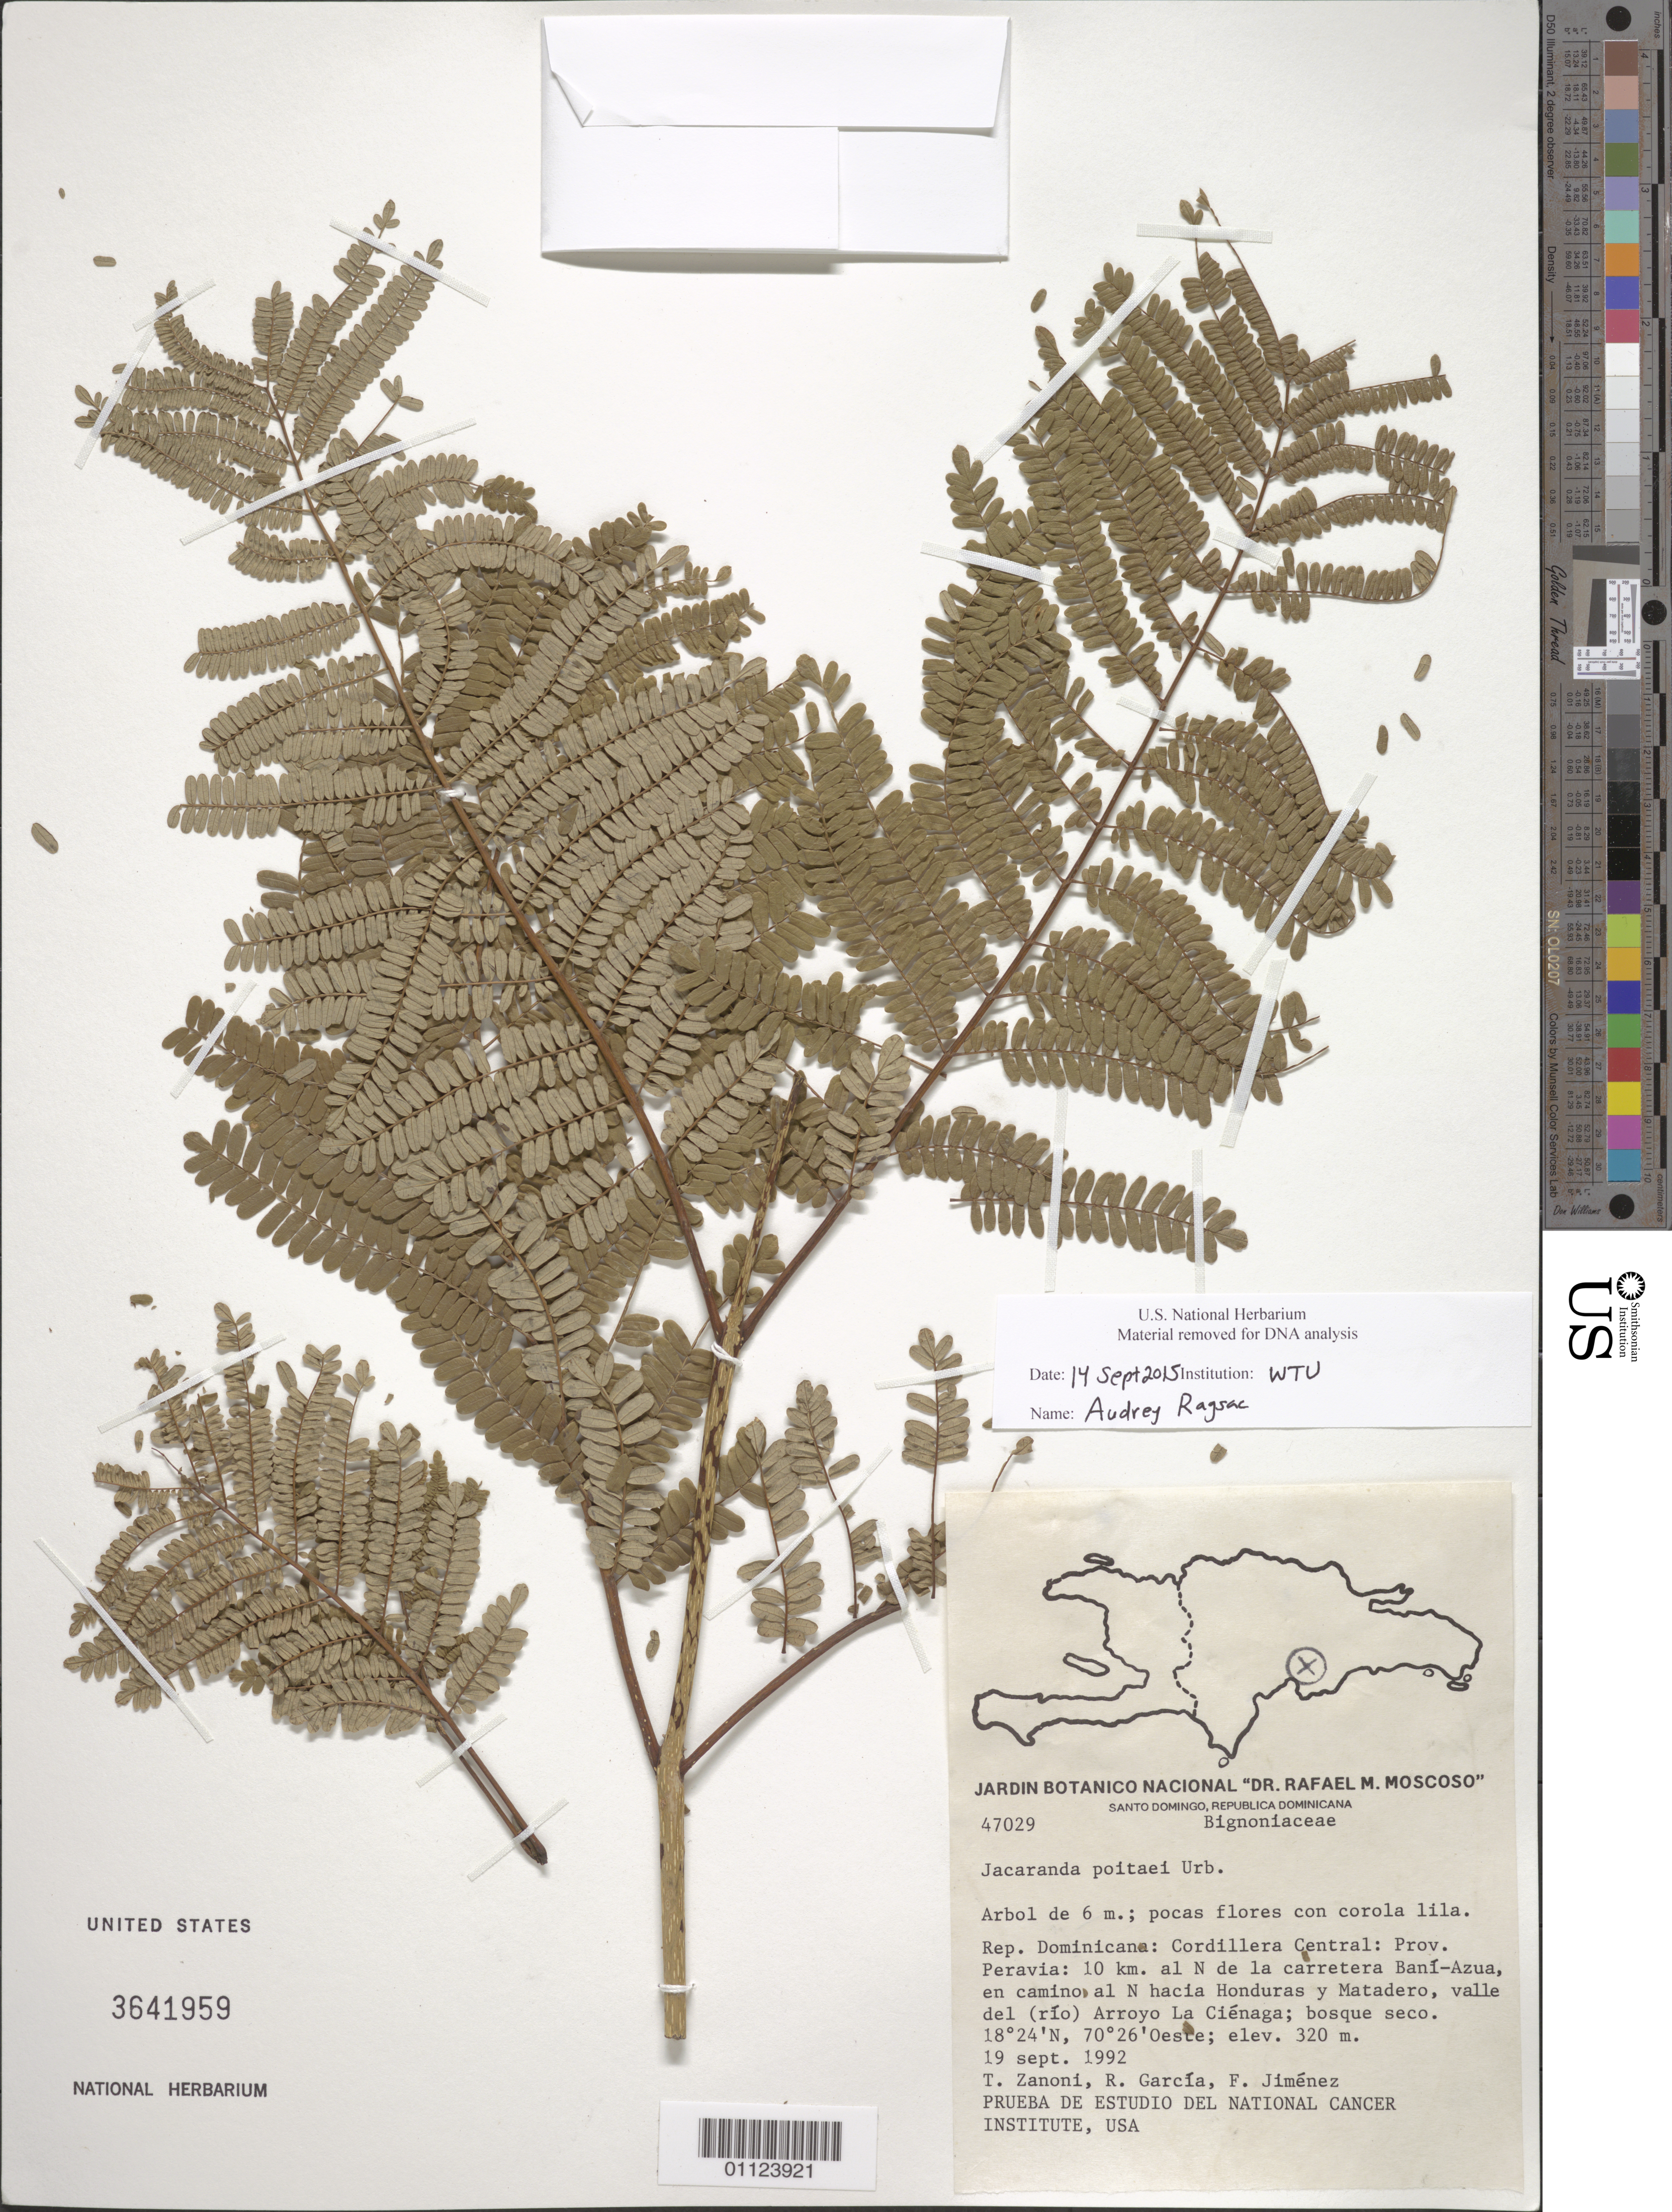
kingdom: Plantae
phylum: Tracheophyta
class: Magnoliopsida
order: Lamiales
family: Bignoniaceae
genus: Jacaranda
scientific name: Jacaranda poitaei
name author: Urb.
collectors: T. A. Zanoni, R. Garcia & F. Jiménez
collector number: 47029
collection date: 1992-09-19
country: Dominican Republic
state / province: Peravia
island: Hispaniola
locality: Cordillera Central, 10 km al N de la carretera Baní-Azua, en camino al N hacia Honduras y Matadero, valle del (río) Arroyo La Ciénaga.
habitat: Bosque seco.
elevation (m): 320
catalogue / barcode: US 3641959